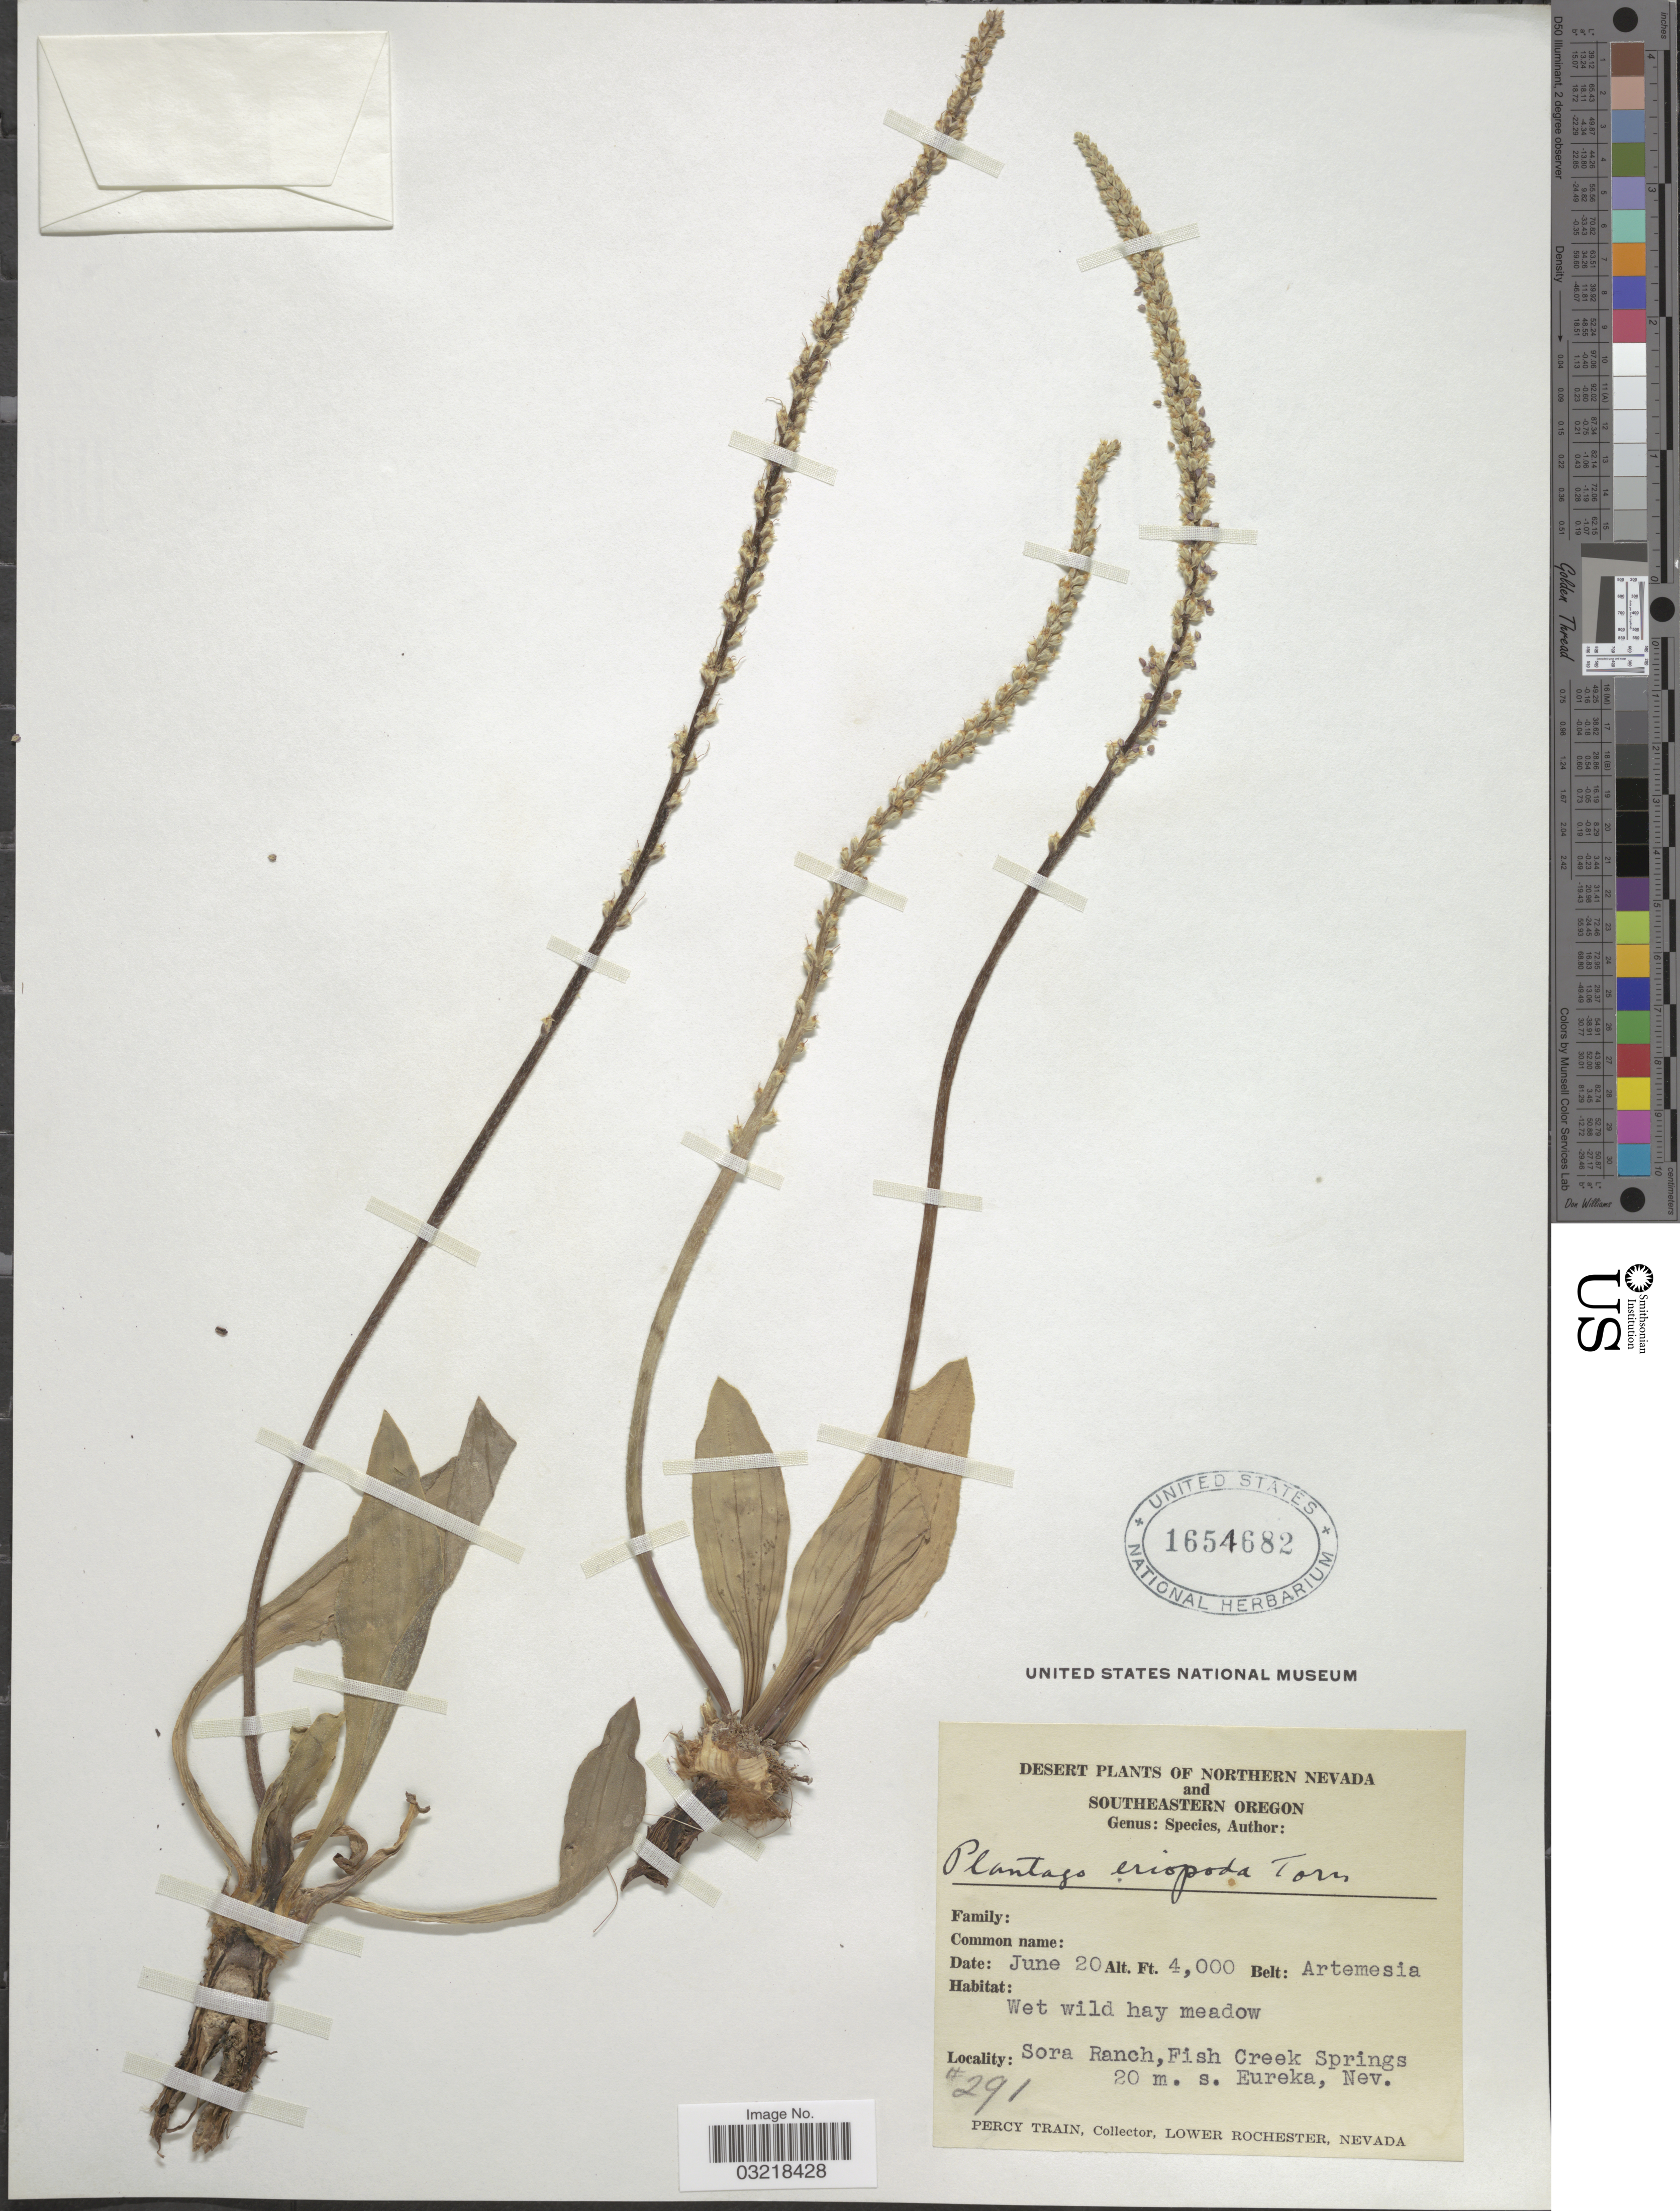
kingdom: Plantae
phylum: Tracheophyta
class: Magnoliopsida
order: Lamiales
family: Plantaginaceae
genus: Plantago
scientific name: Plantago eriopoda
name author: Torr.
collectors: P. Train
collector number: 291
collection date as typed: Transcribed d/m/y: /6/20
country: United States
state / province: Nevada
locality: Northern Nevada. Sora Ranch, Fish Creek Springs 20 m. s. Eureka.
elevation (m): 1219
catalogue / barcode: US 1654682